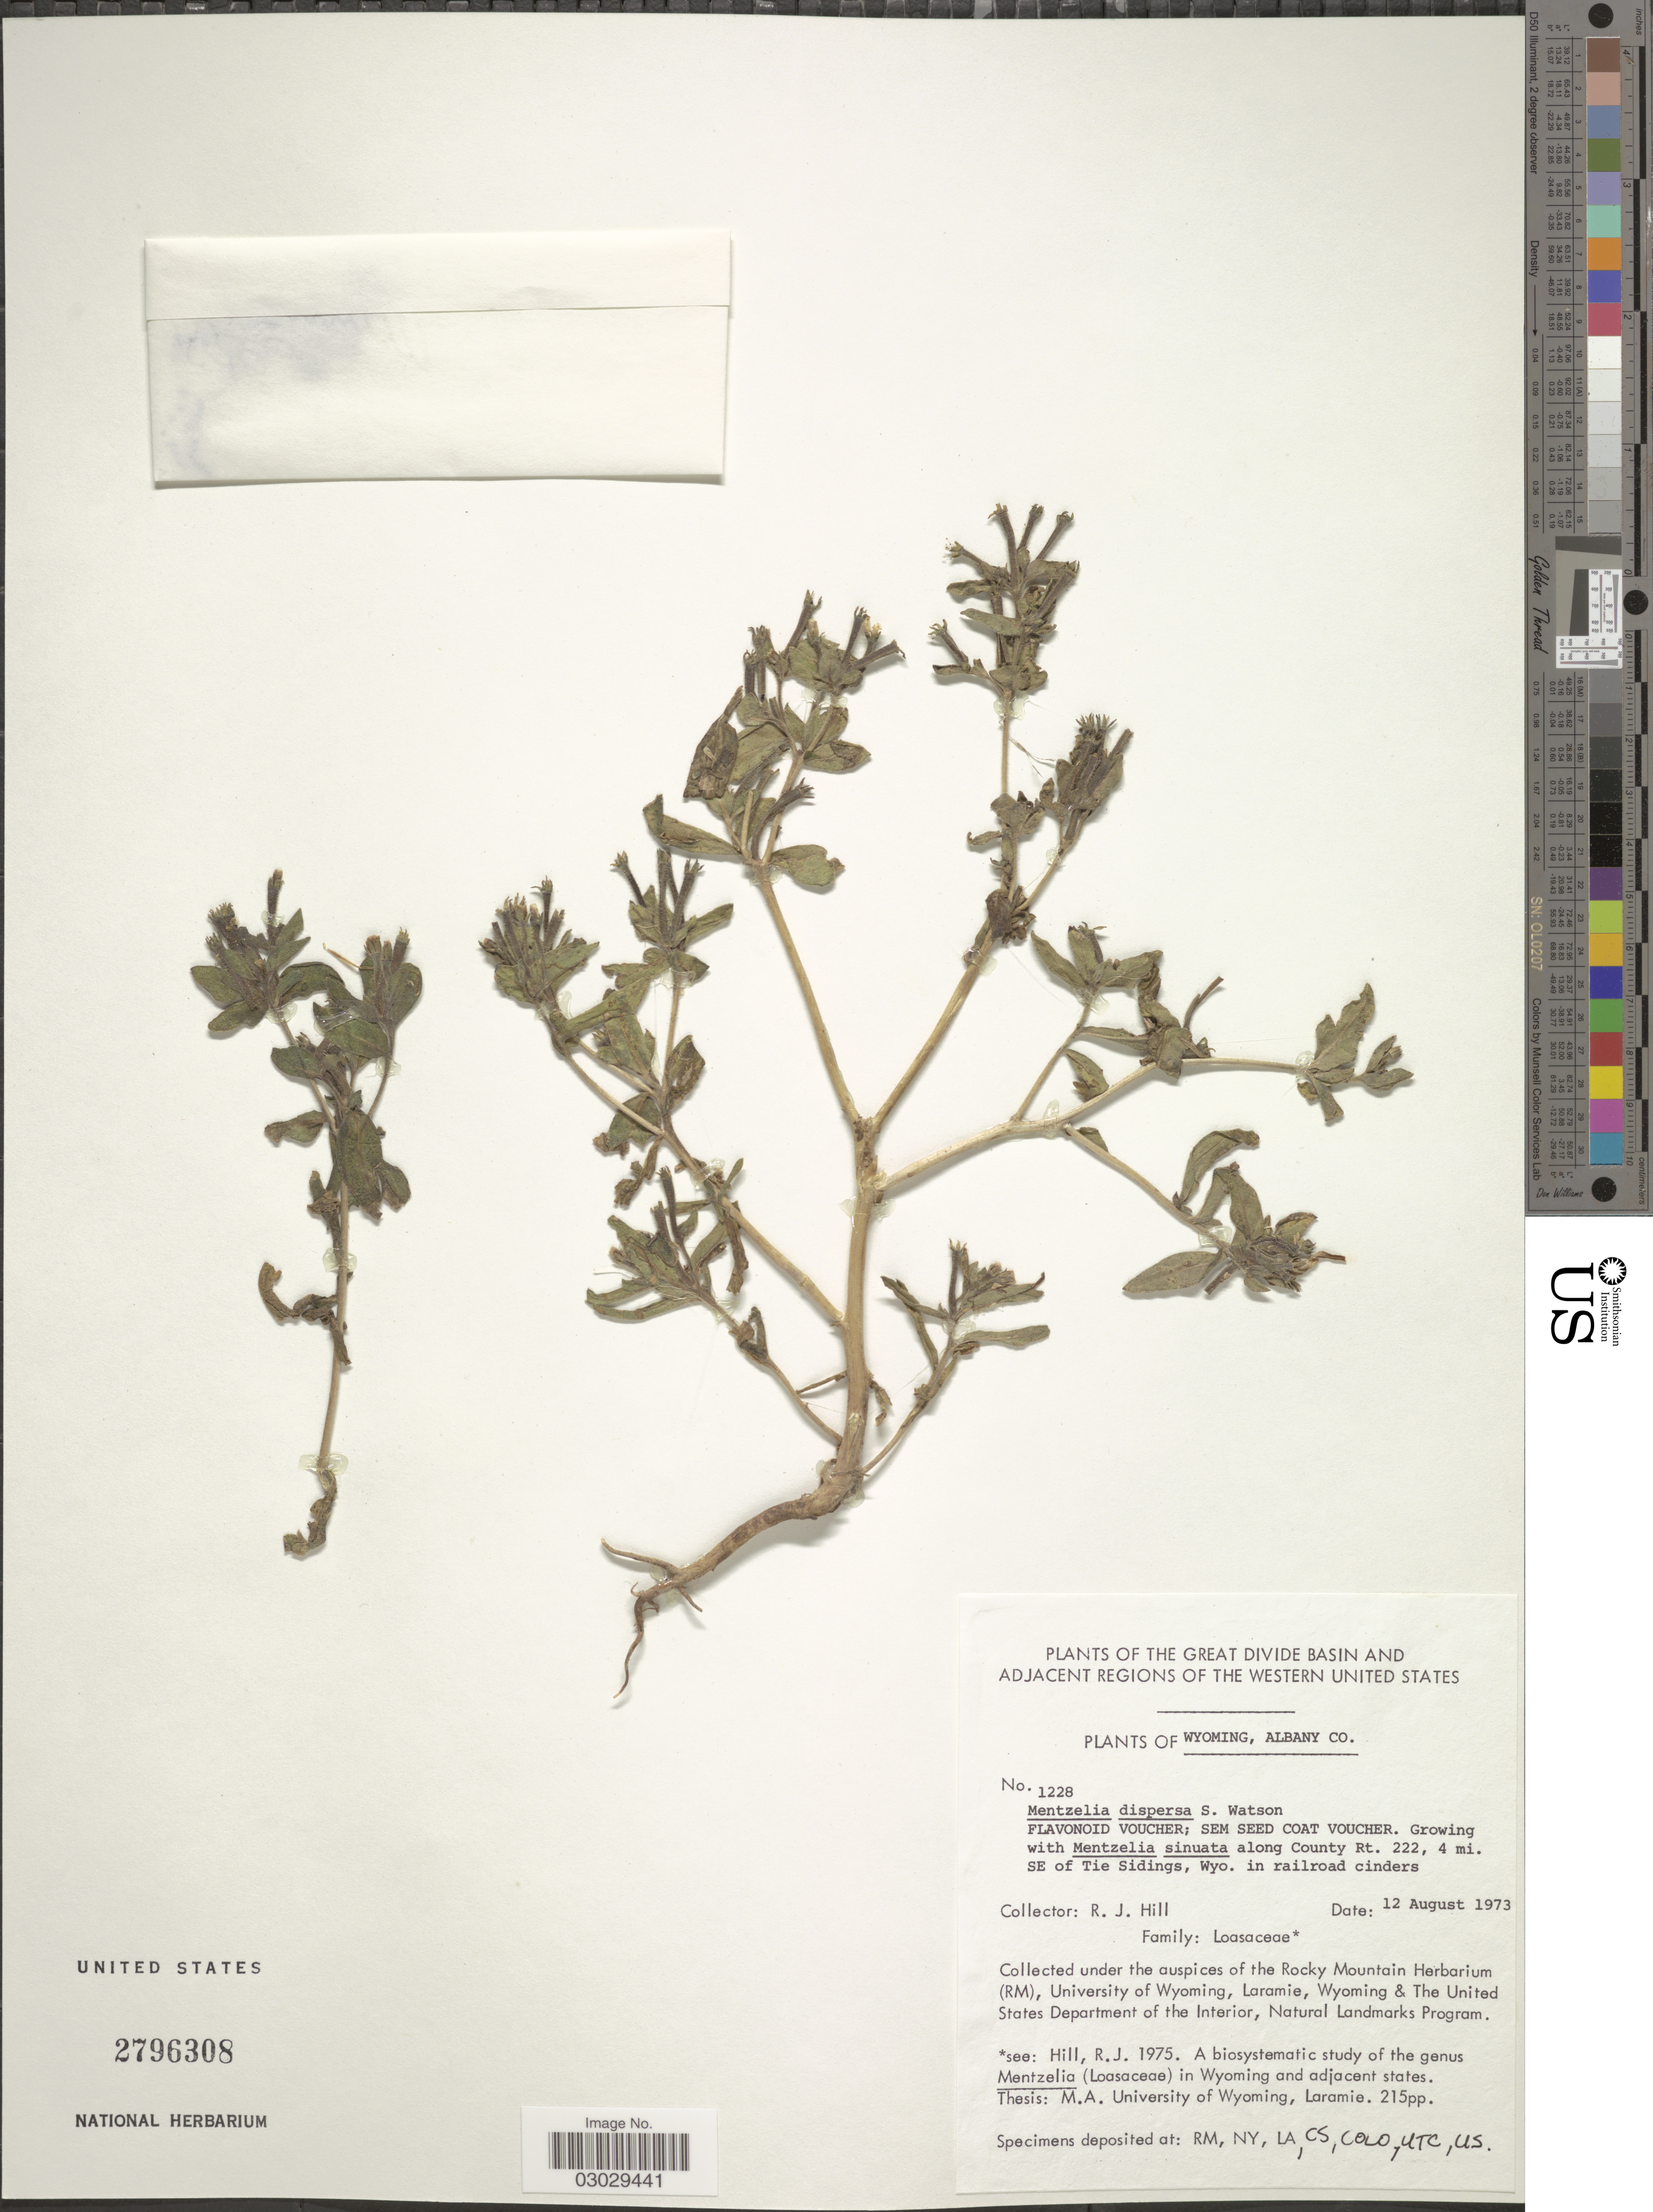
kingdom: Plantae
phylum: Tracheophyta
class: Magnoliopsida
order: Cornales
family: Loasaceae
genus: Mentzelia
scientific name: Mentzelia dispersa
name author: S. Watson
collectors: R. J. Hill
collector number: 1228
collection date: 1973-08-12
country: United States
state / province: Wyoming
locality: Albany Co., along County Rt. 222, 4 mi. SE of Tie Sidings, in railroad cinders.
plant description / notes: Fruit temporarily sampled for micro-CT scanning.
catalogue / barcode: US 2796308